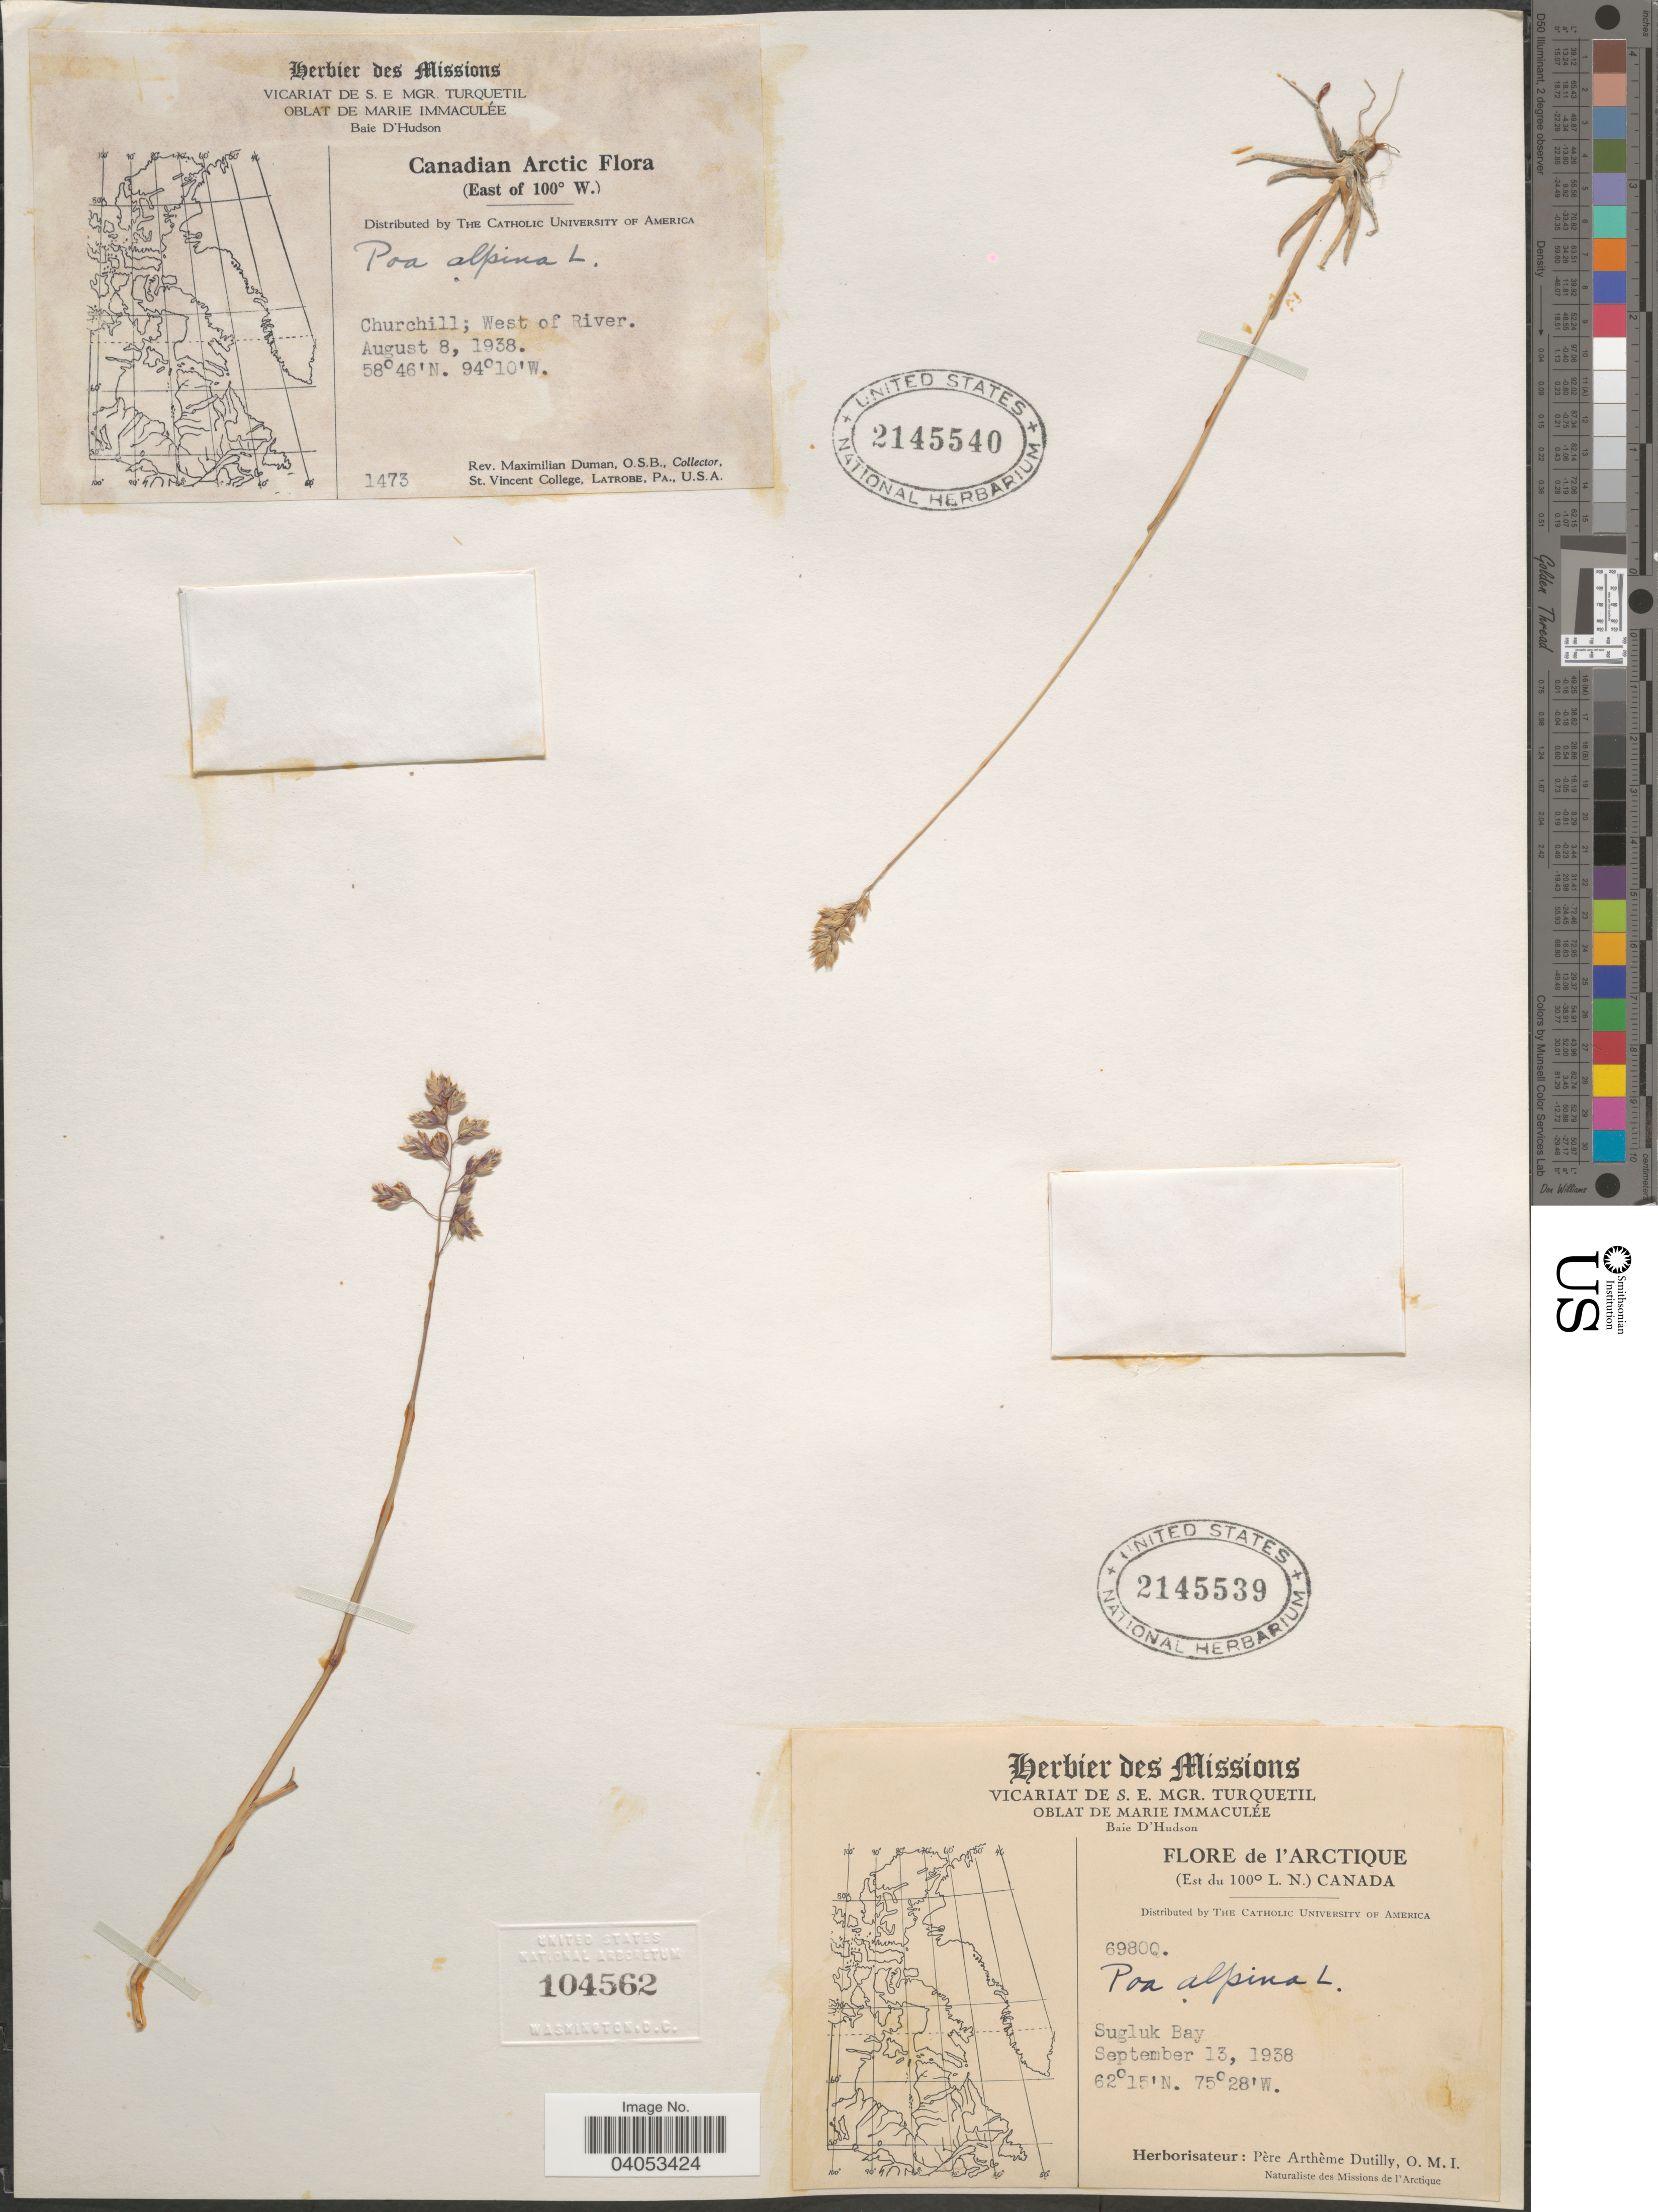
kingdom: Plantae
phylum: Tracheophyta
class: Liliopsida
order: Poales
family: Poaceae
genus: Poa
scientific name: Poa alpina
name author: L.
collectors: M. Duman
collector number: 1473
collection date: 1938-08-08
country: Canada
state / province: Manitoba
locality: Canadian Arctic. (East of 100° W.). Churchill; West of River.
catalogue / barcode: US 2145540